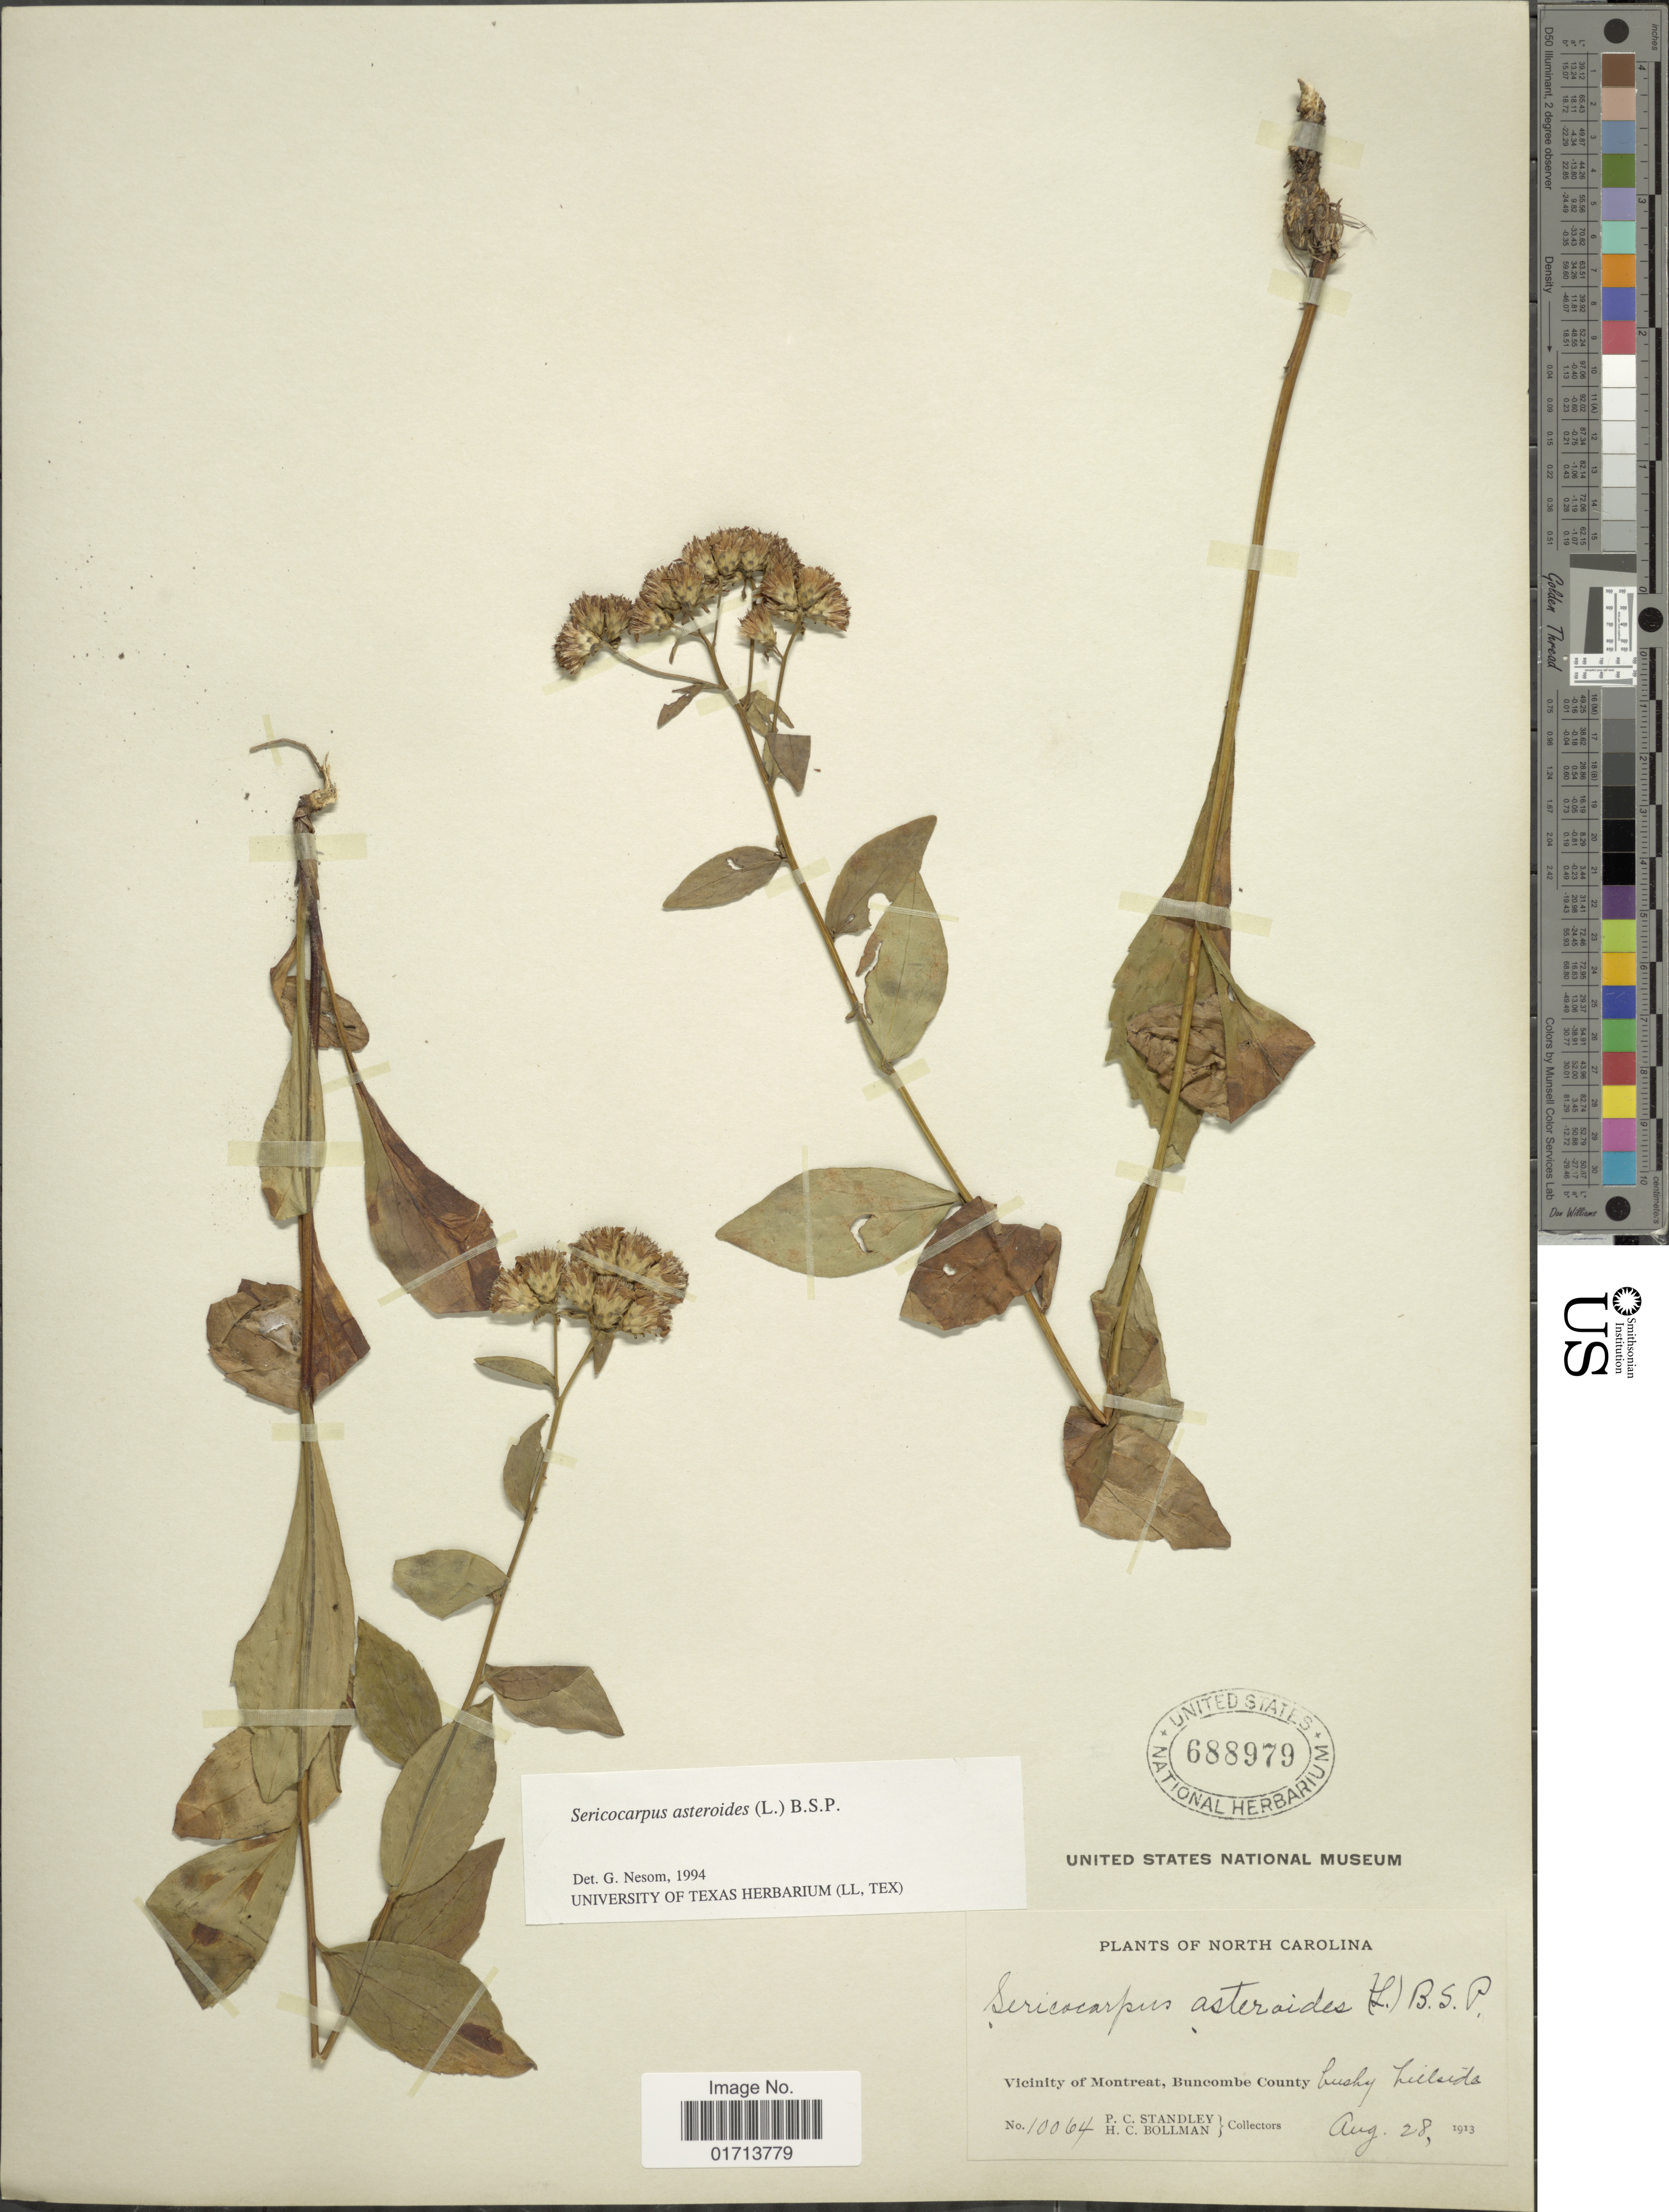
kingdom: Plantae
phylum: Tracheophyta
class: Magnoliopsida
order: Asterales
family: Asteraceae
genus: Sericocarpus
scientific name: Sericocarpus asteroides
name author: (L.) Britton, Stearns & Poggenb.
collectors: P. C. Standley & H. C. Bollman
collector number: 10064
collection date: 1913-08-28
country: United States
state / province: North Carolina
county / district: Buncombe County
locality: Vicinity of Montreat.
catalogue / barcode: US 688979